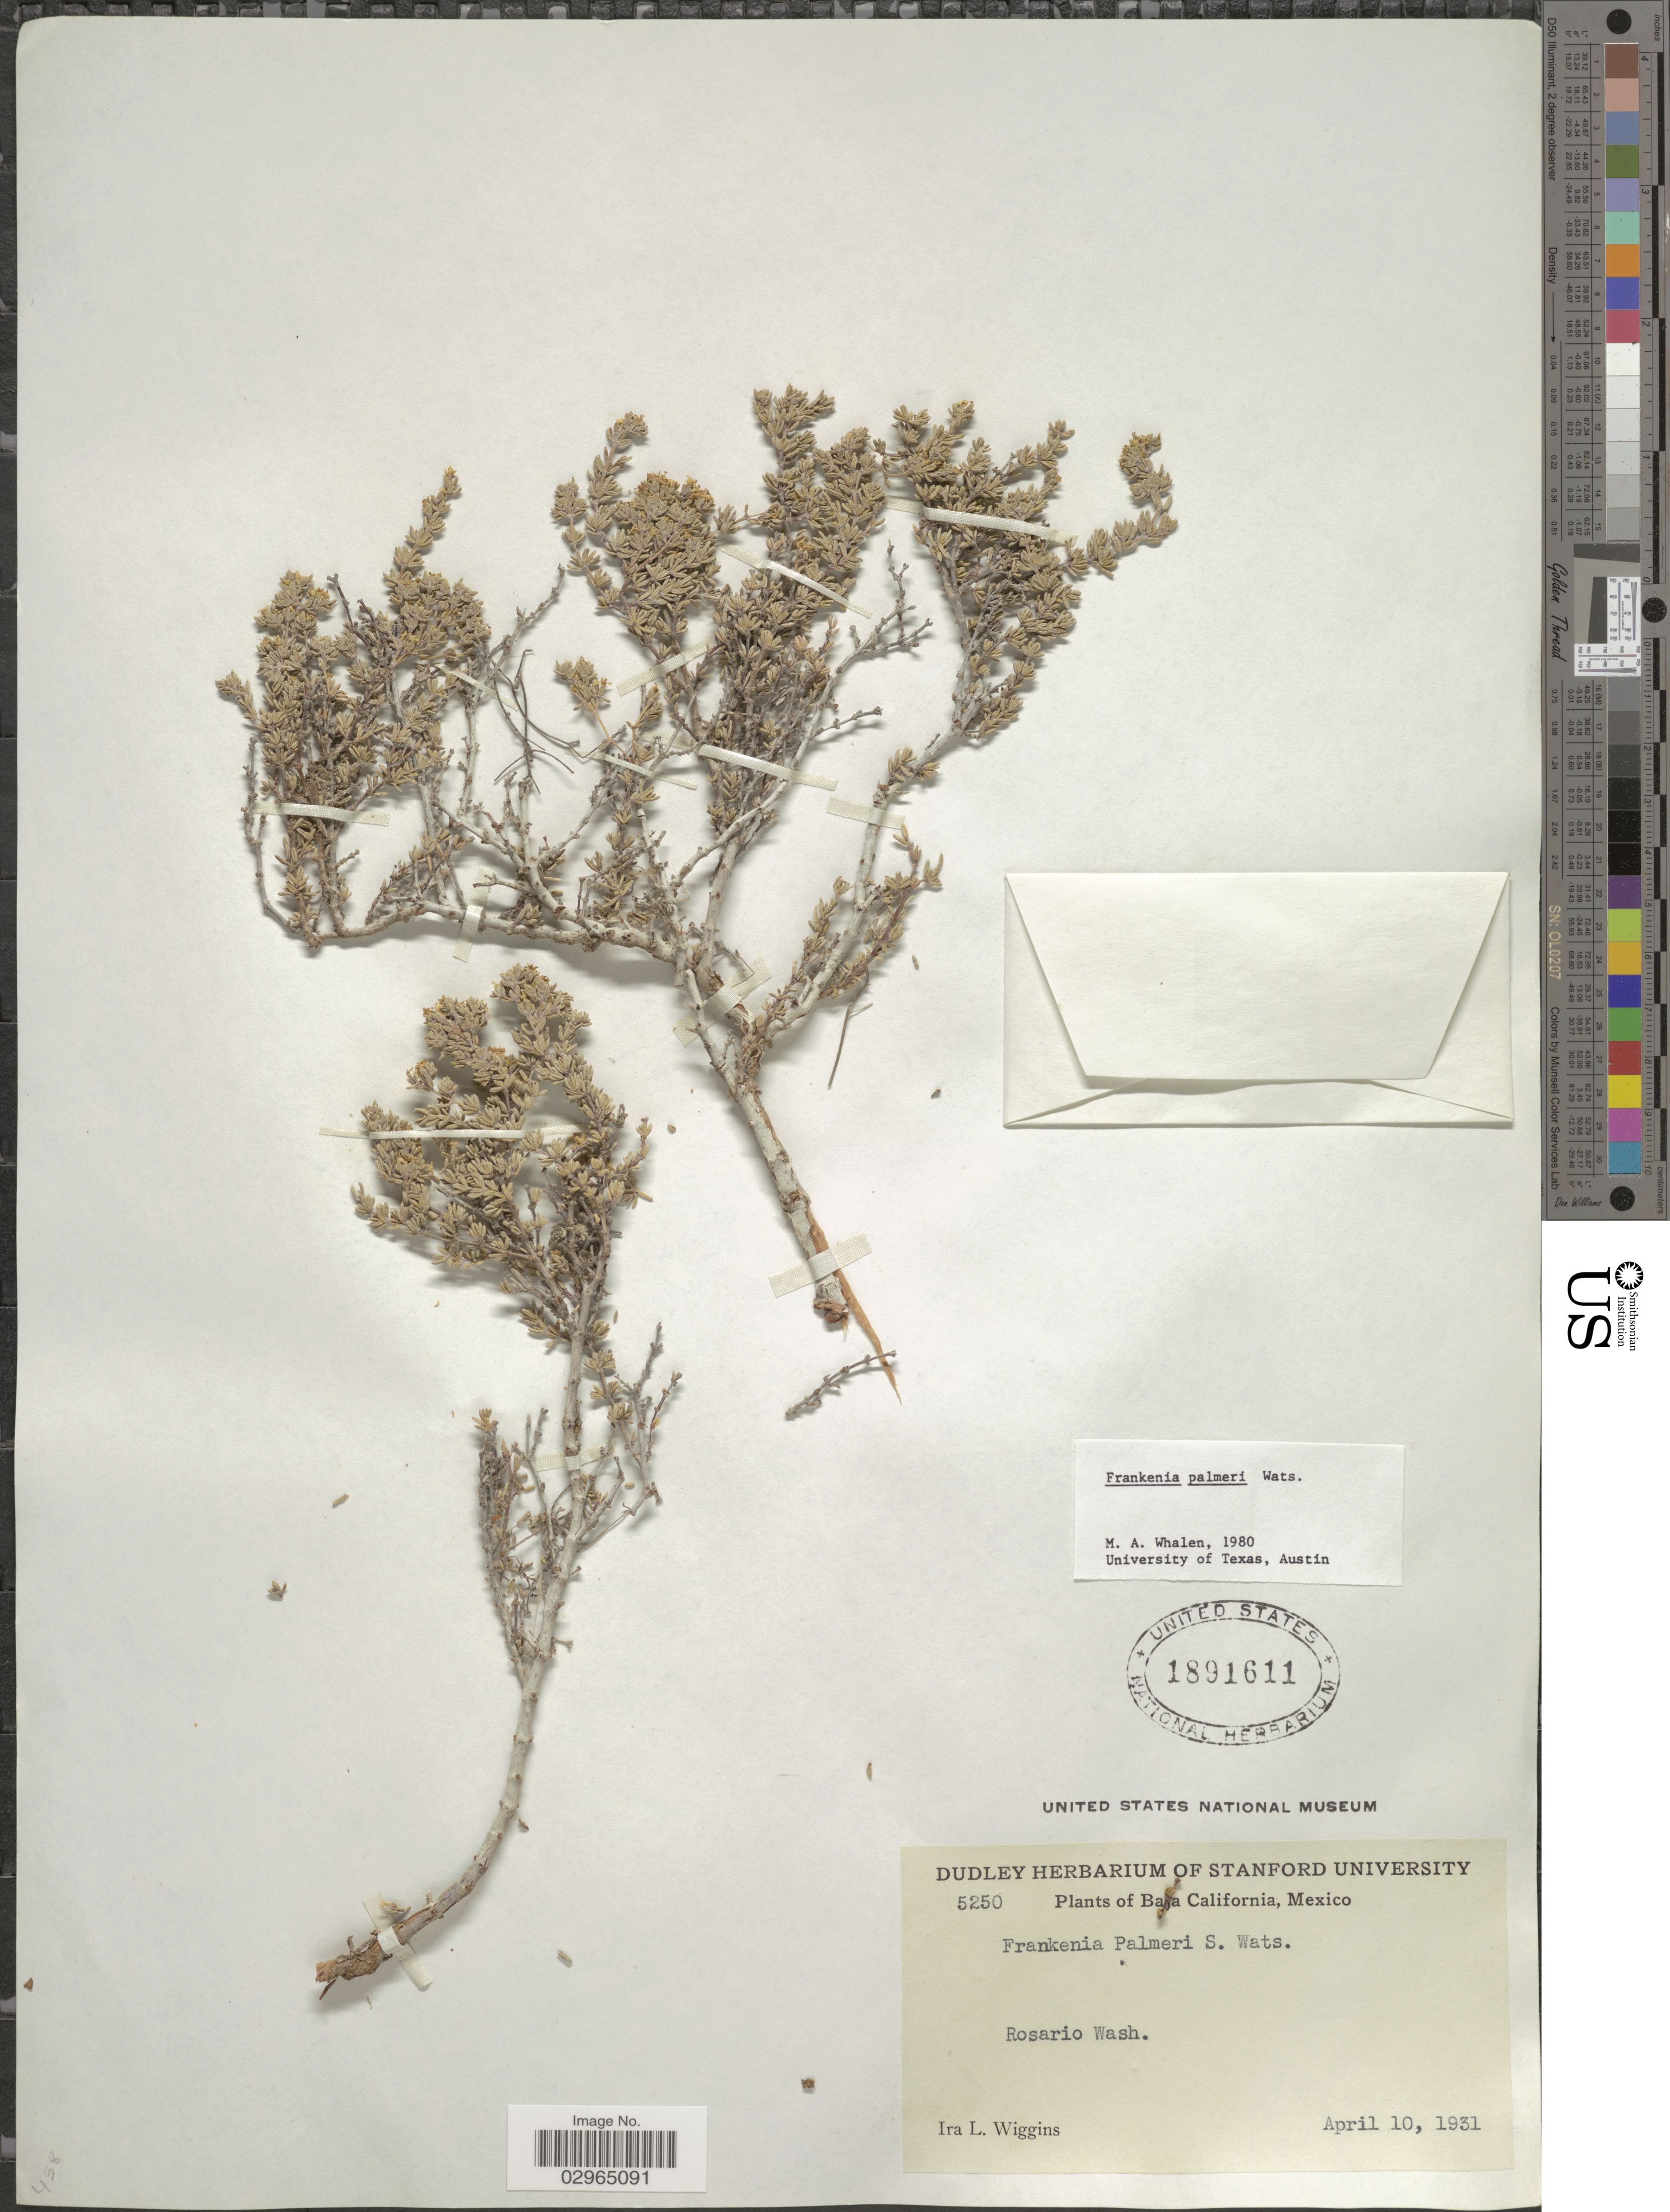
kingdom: Plantae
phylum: Tracheophyta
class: Magnoliopsida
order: Caryophyllales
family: Frankeniaceae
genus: Frankenia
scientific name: Frankenia palmeri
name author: S. Watson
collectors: I. L. Wiggins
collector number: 5250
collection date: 1931-04-10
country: Mexico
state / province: Baja California Norte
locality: Rosario Wash.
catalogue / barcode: US 1891611